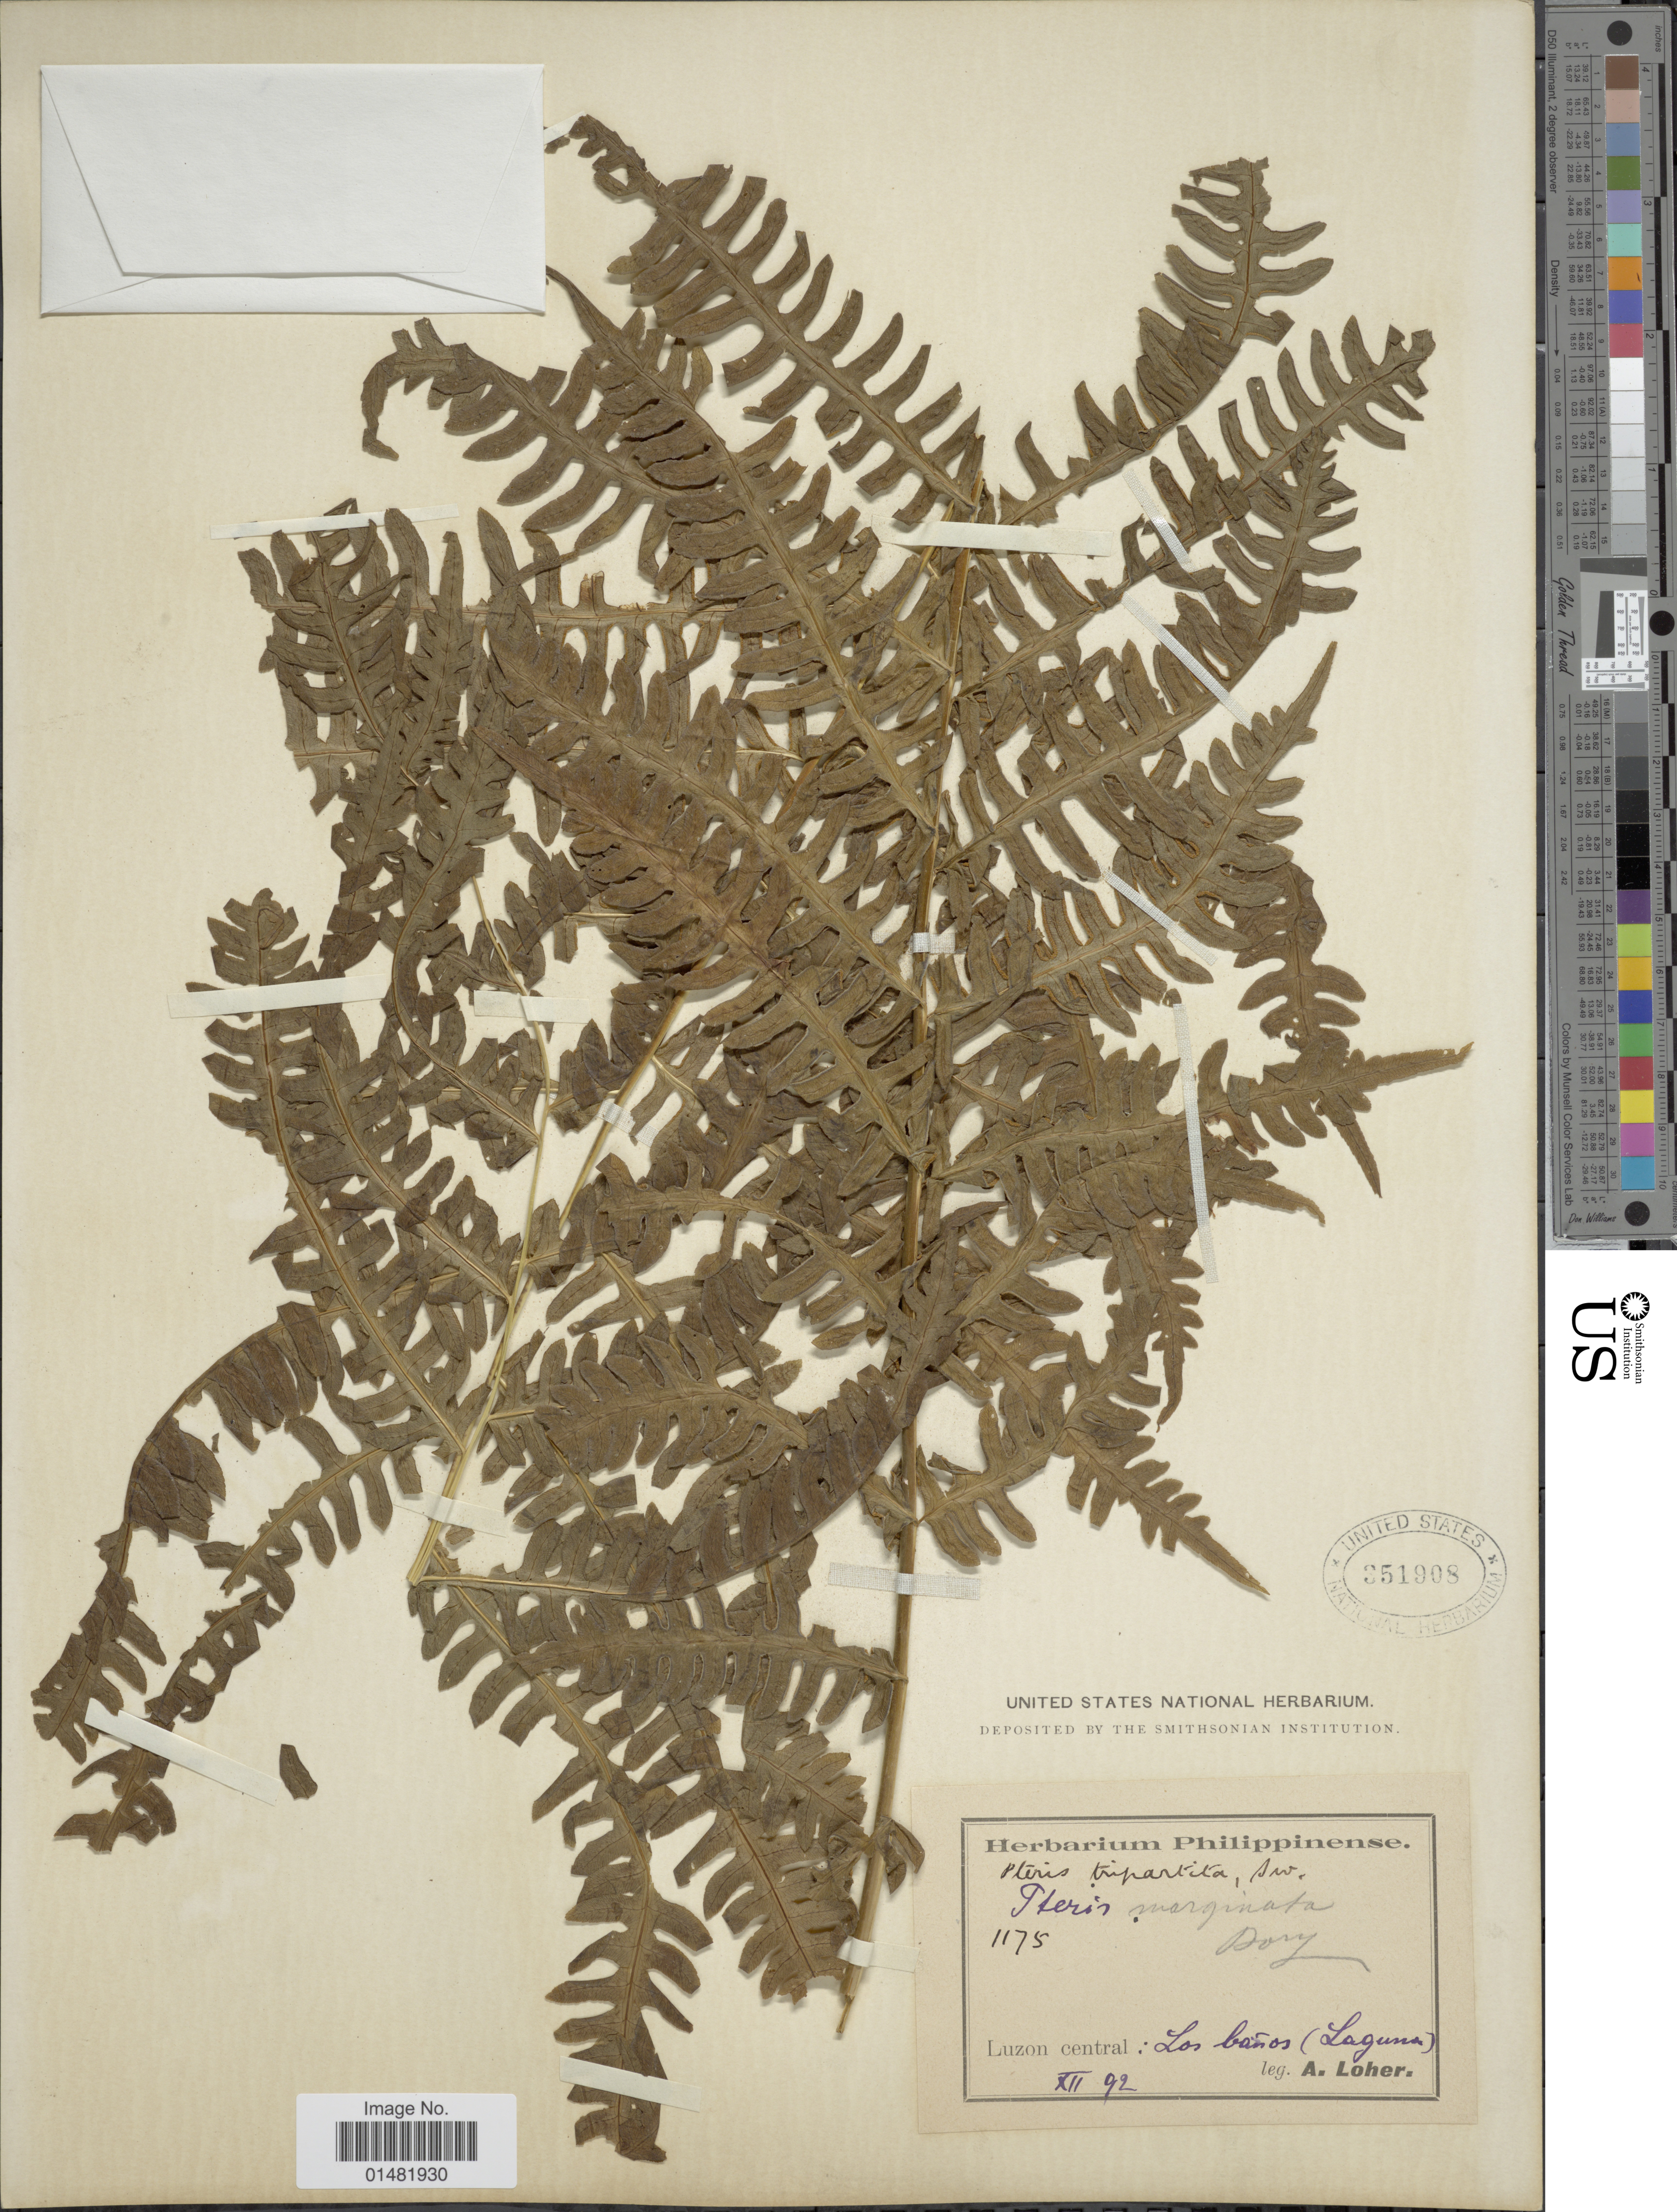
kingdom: Plantae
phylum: Tracheophyta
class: Polypodiopsida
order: Polypodiales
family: Pteridaceae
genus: Pteris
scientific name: Pteris tripartita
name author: Sw.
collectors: A. Loher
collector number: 1175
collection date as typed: Transcribed d/m/y: /12/92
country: Philippines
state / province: Central Luzon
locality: Los baños (Laguna)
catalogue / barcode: US 351908